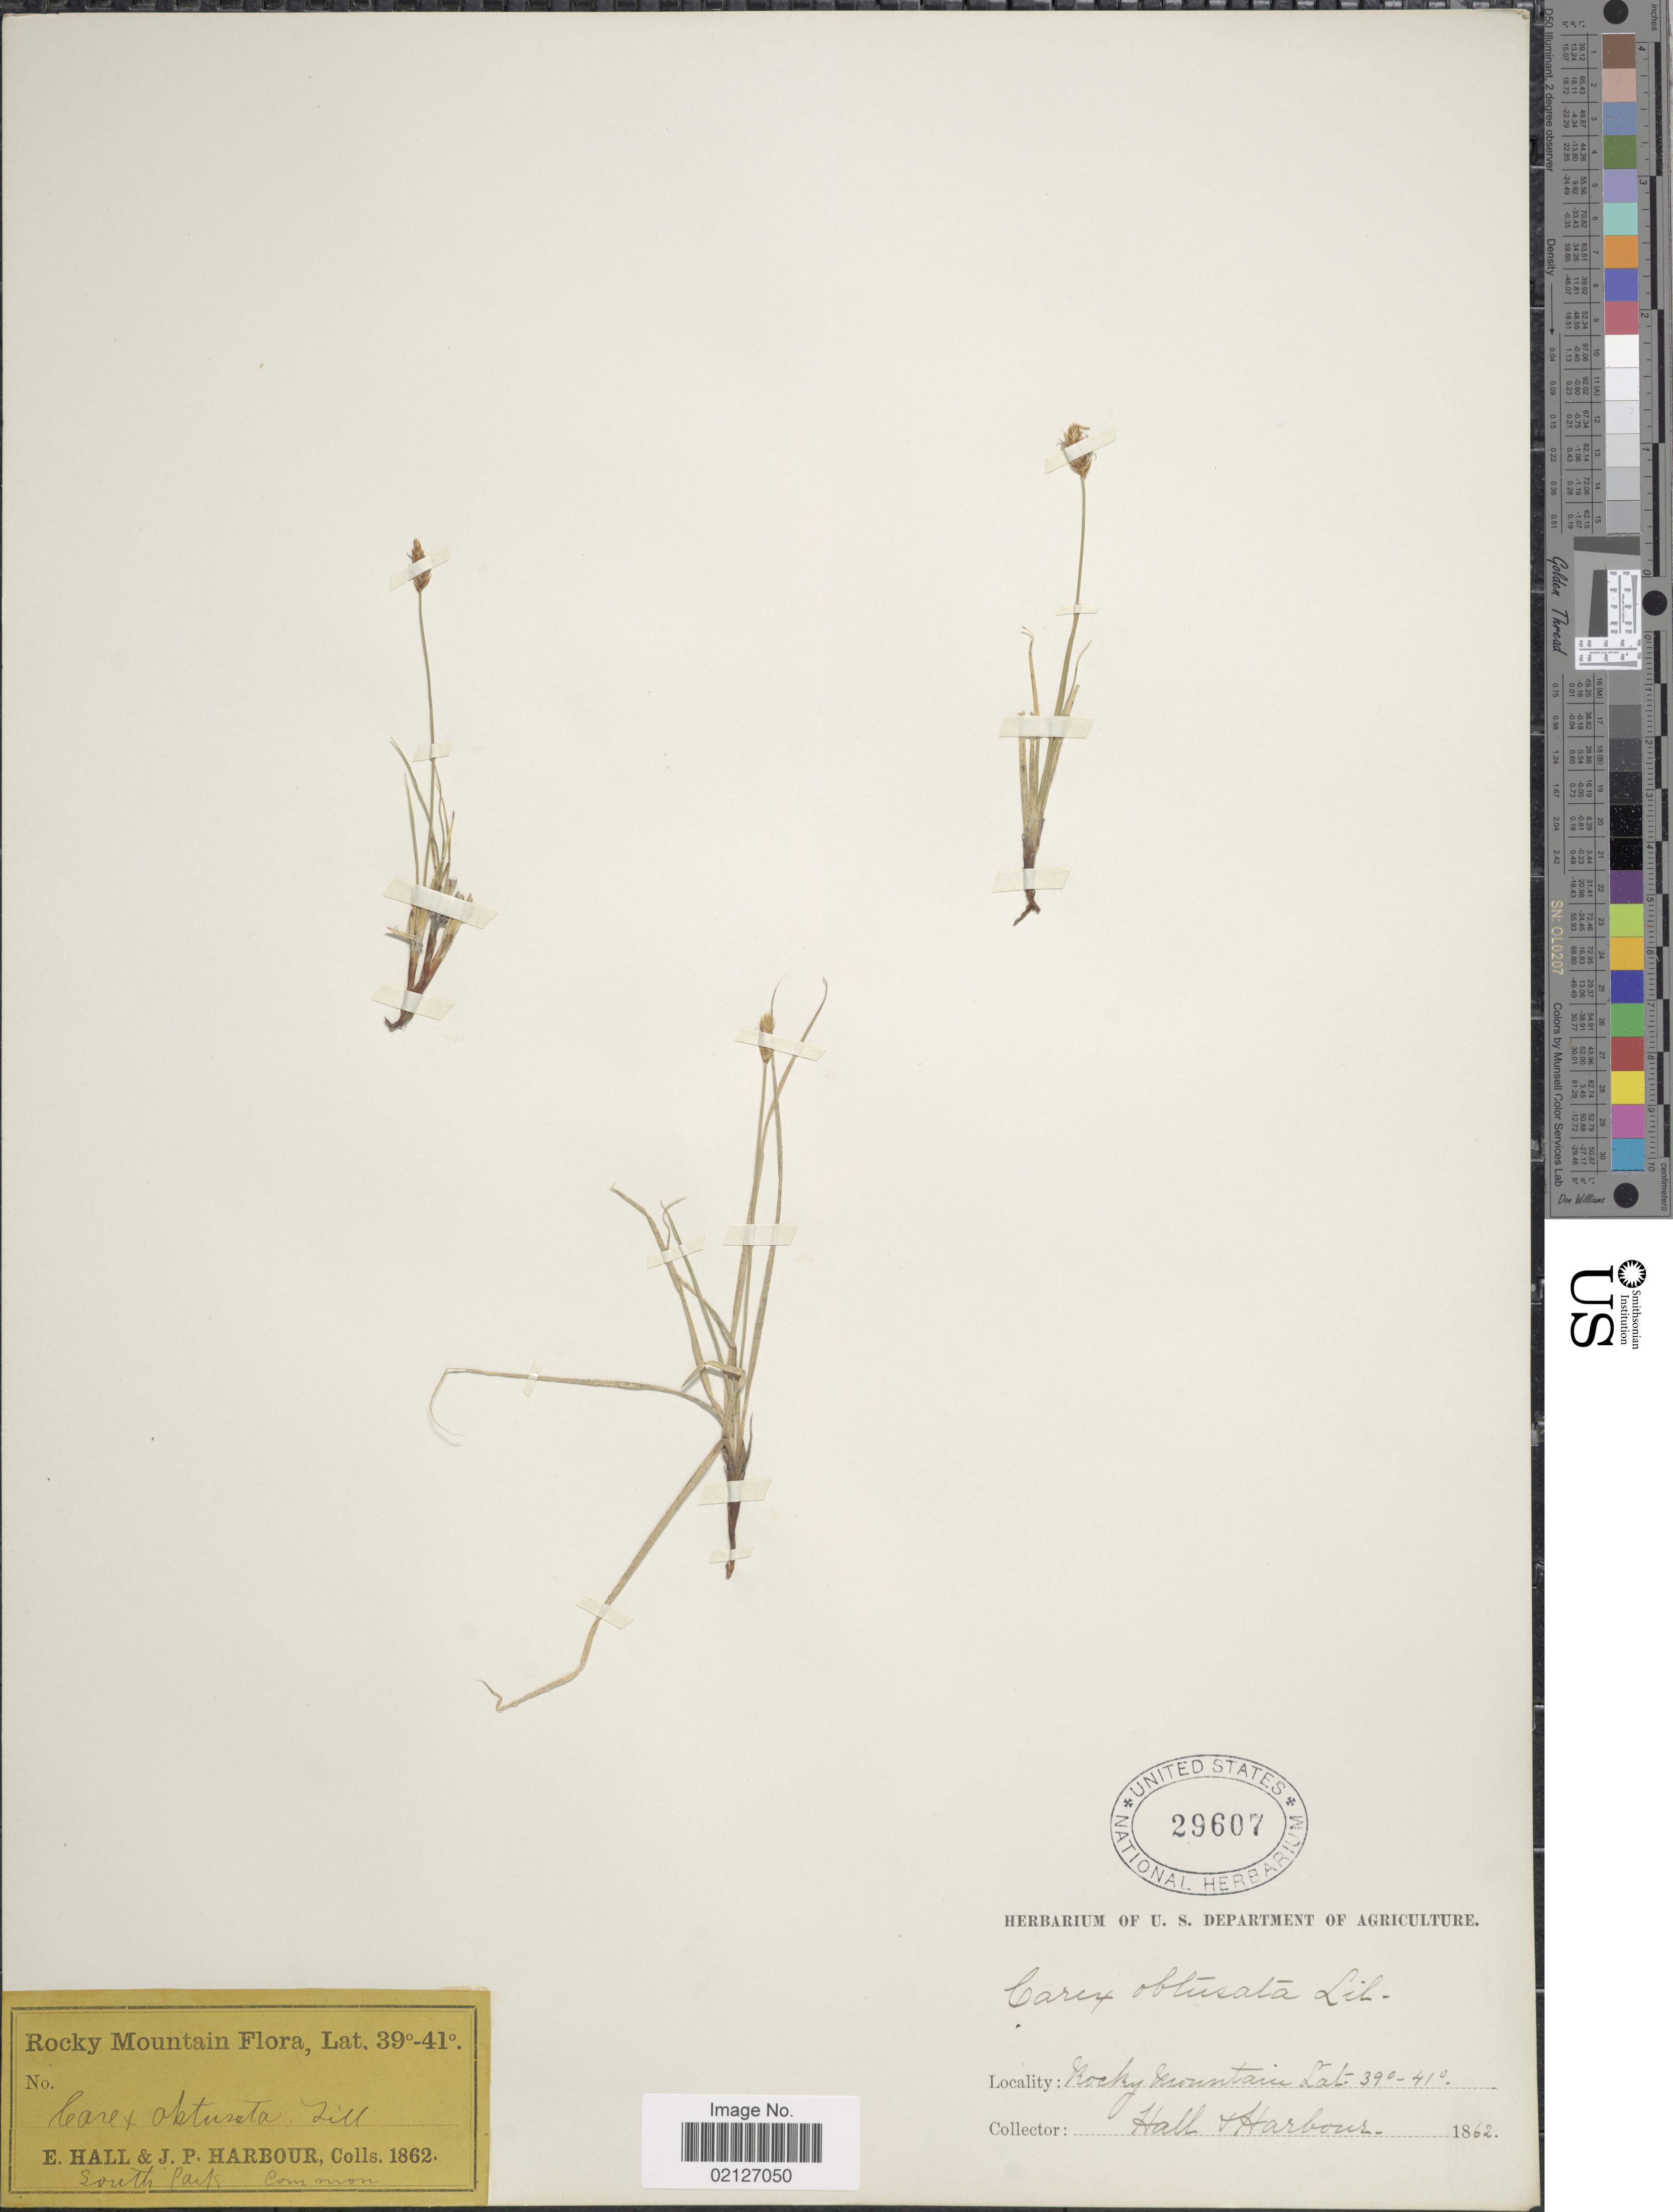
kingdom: Plantae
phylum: Tracheophyta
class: Liliopsida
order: Poales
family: Cyperaceae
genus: Carex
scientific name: Carex obtusata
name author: Lilj.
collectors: E. Hall & J. Harbour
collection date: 1862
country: United States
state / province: Colorado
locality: Rocky Mtns.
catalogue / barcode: US 29607